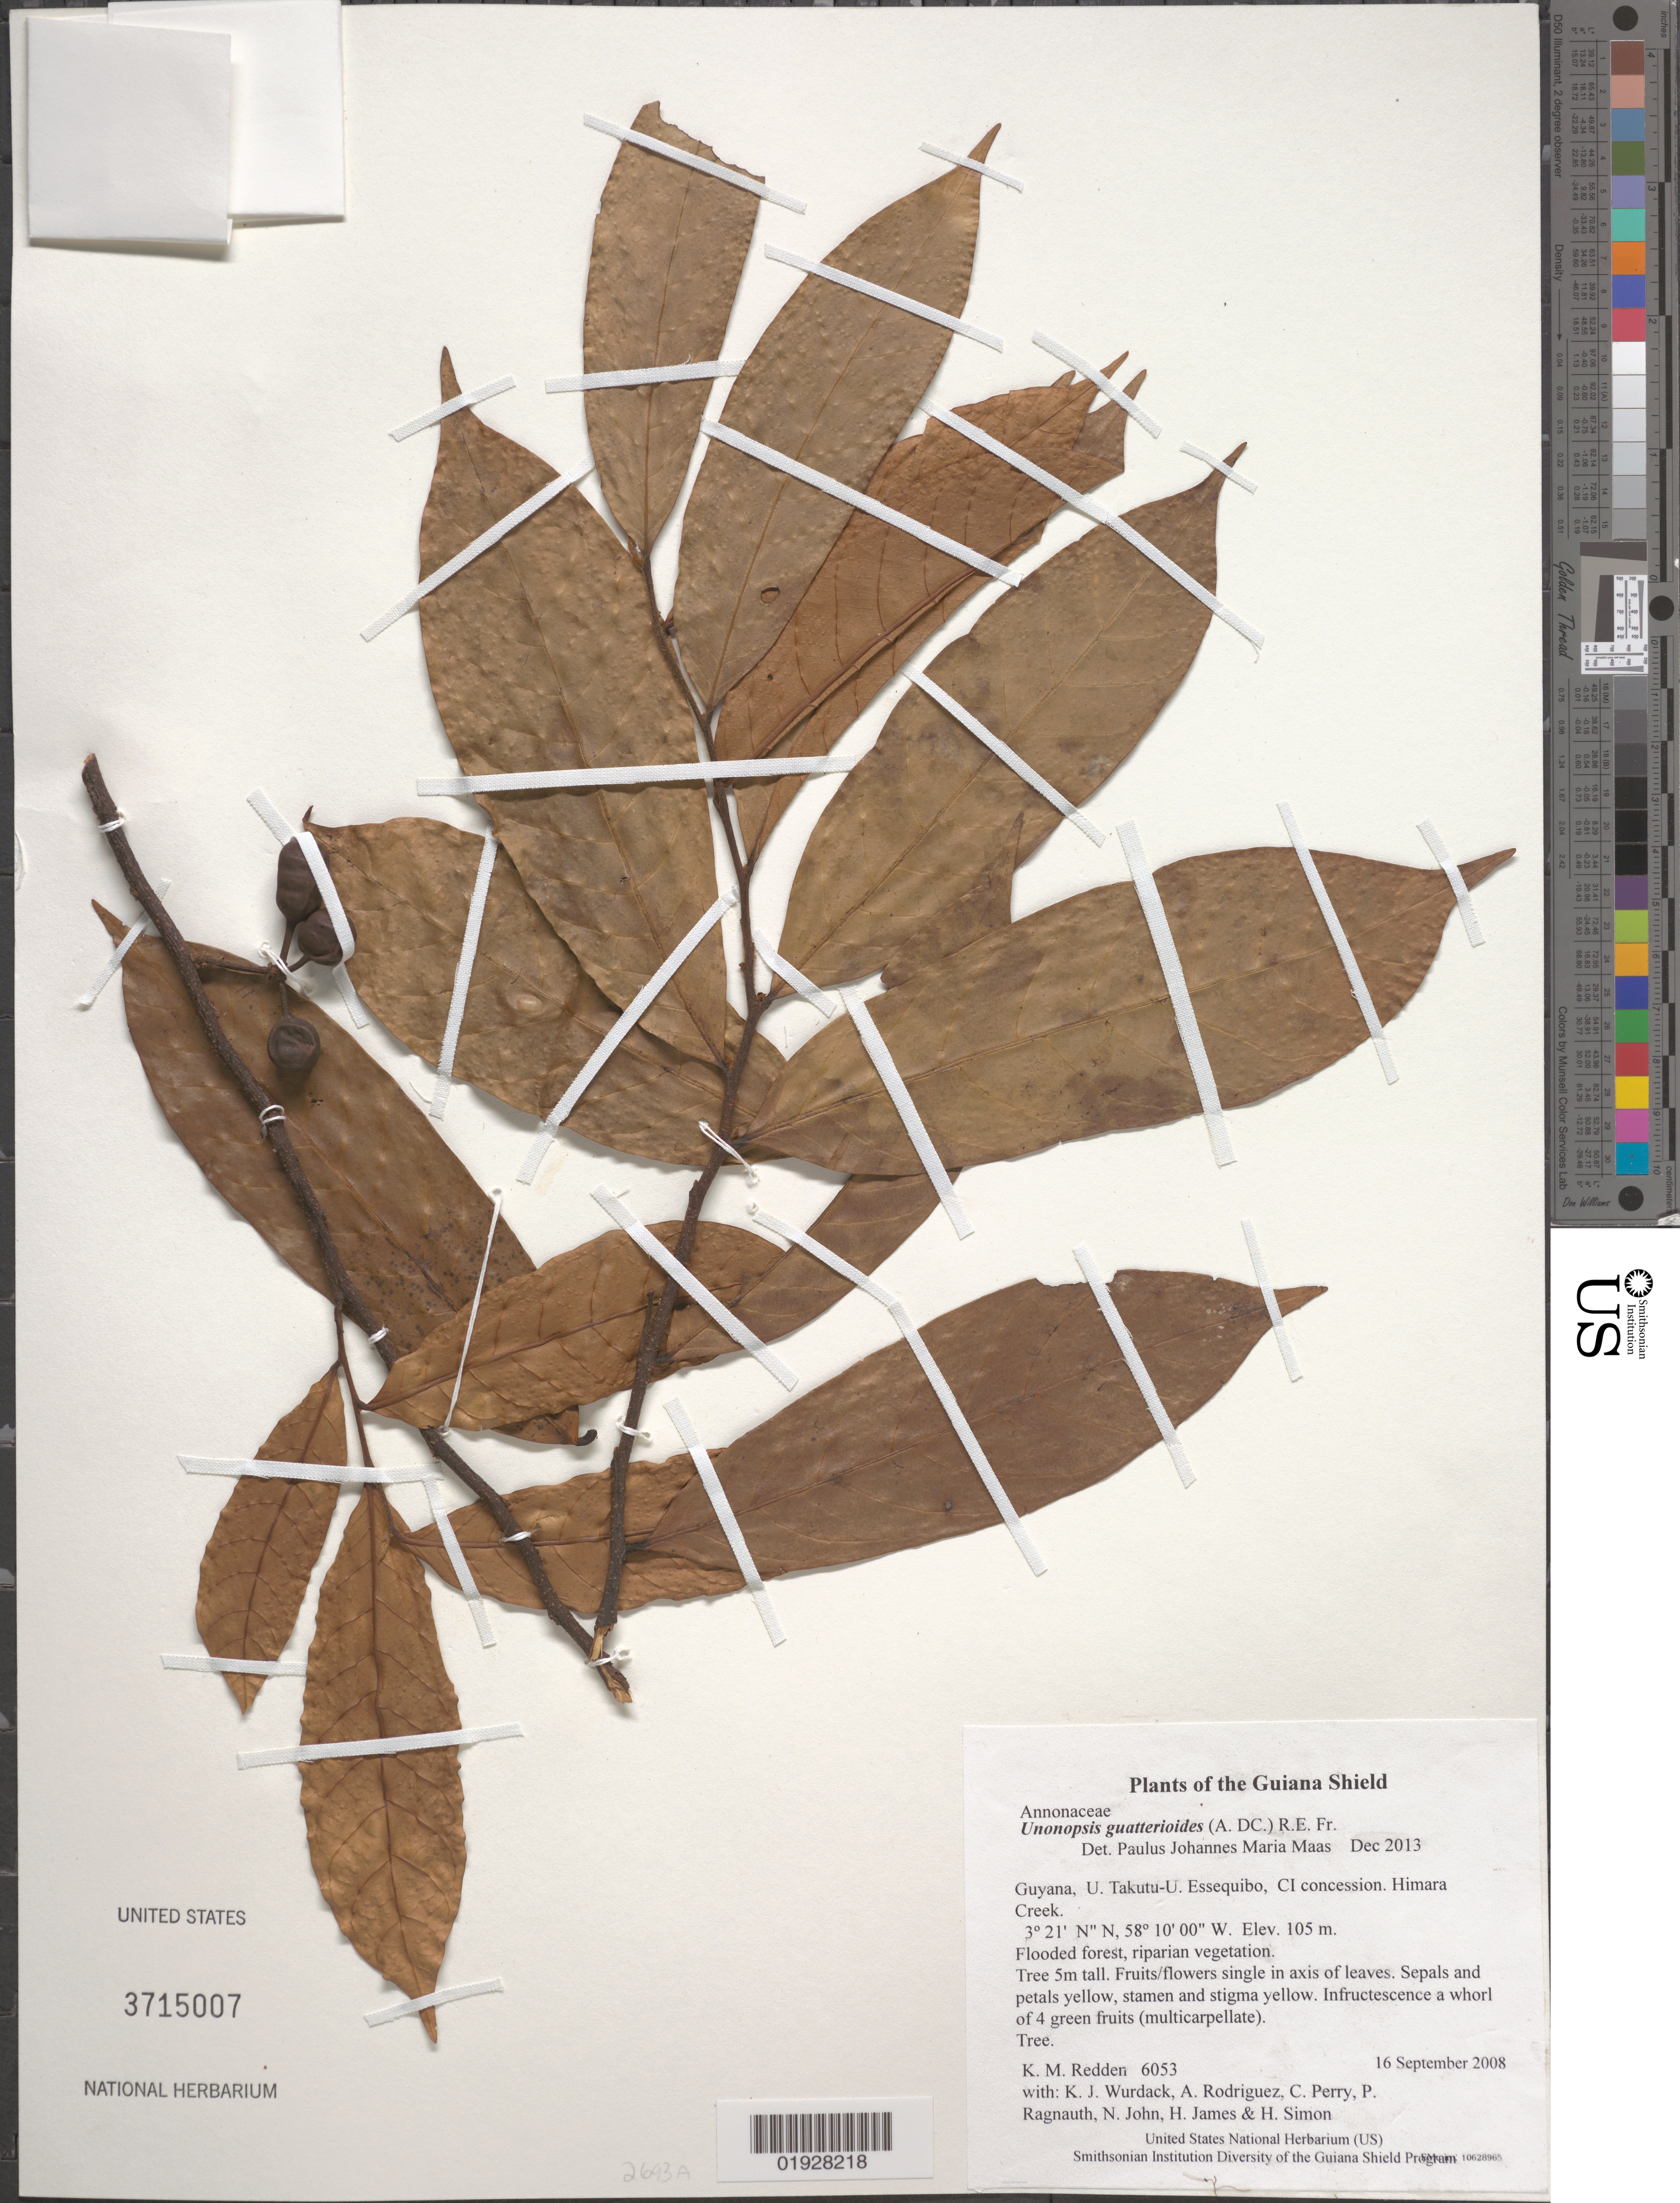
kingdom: Plantae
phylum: Tracheophyta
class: Magnoliopsida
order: Magnoliales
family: Annonaceae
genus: Unonopsis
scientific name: Unonopsis guatterioides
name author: (A. DC.) R.E. Fr.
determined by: Maas, Paul J. M.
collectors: K. M. Redden, K. Wurdack, A. Rodriguez, C. Perry, P. Ragnauth, N. John, H. James & H. Simon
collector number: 6053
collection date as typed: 16 September 2008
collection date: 2008-09-16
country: Guyana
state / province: U. Takutu-U. Essequibo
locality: CI concession. Himara Creek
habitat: Flooded forest, riparian vegetation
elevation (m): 105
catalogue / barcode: US 3715007